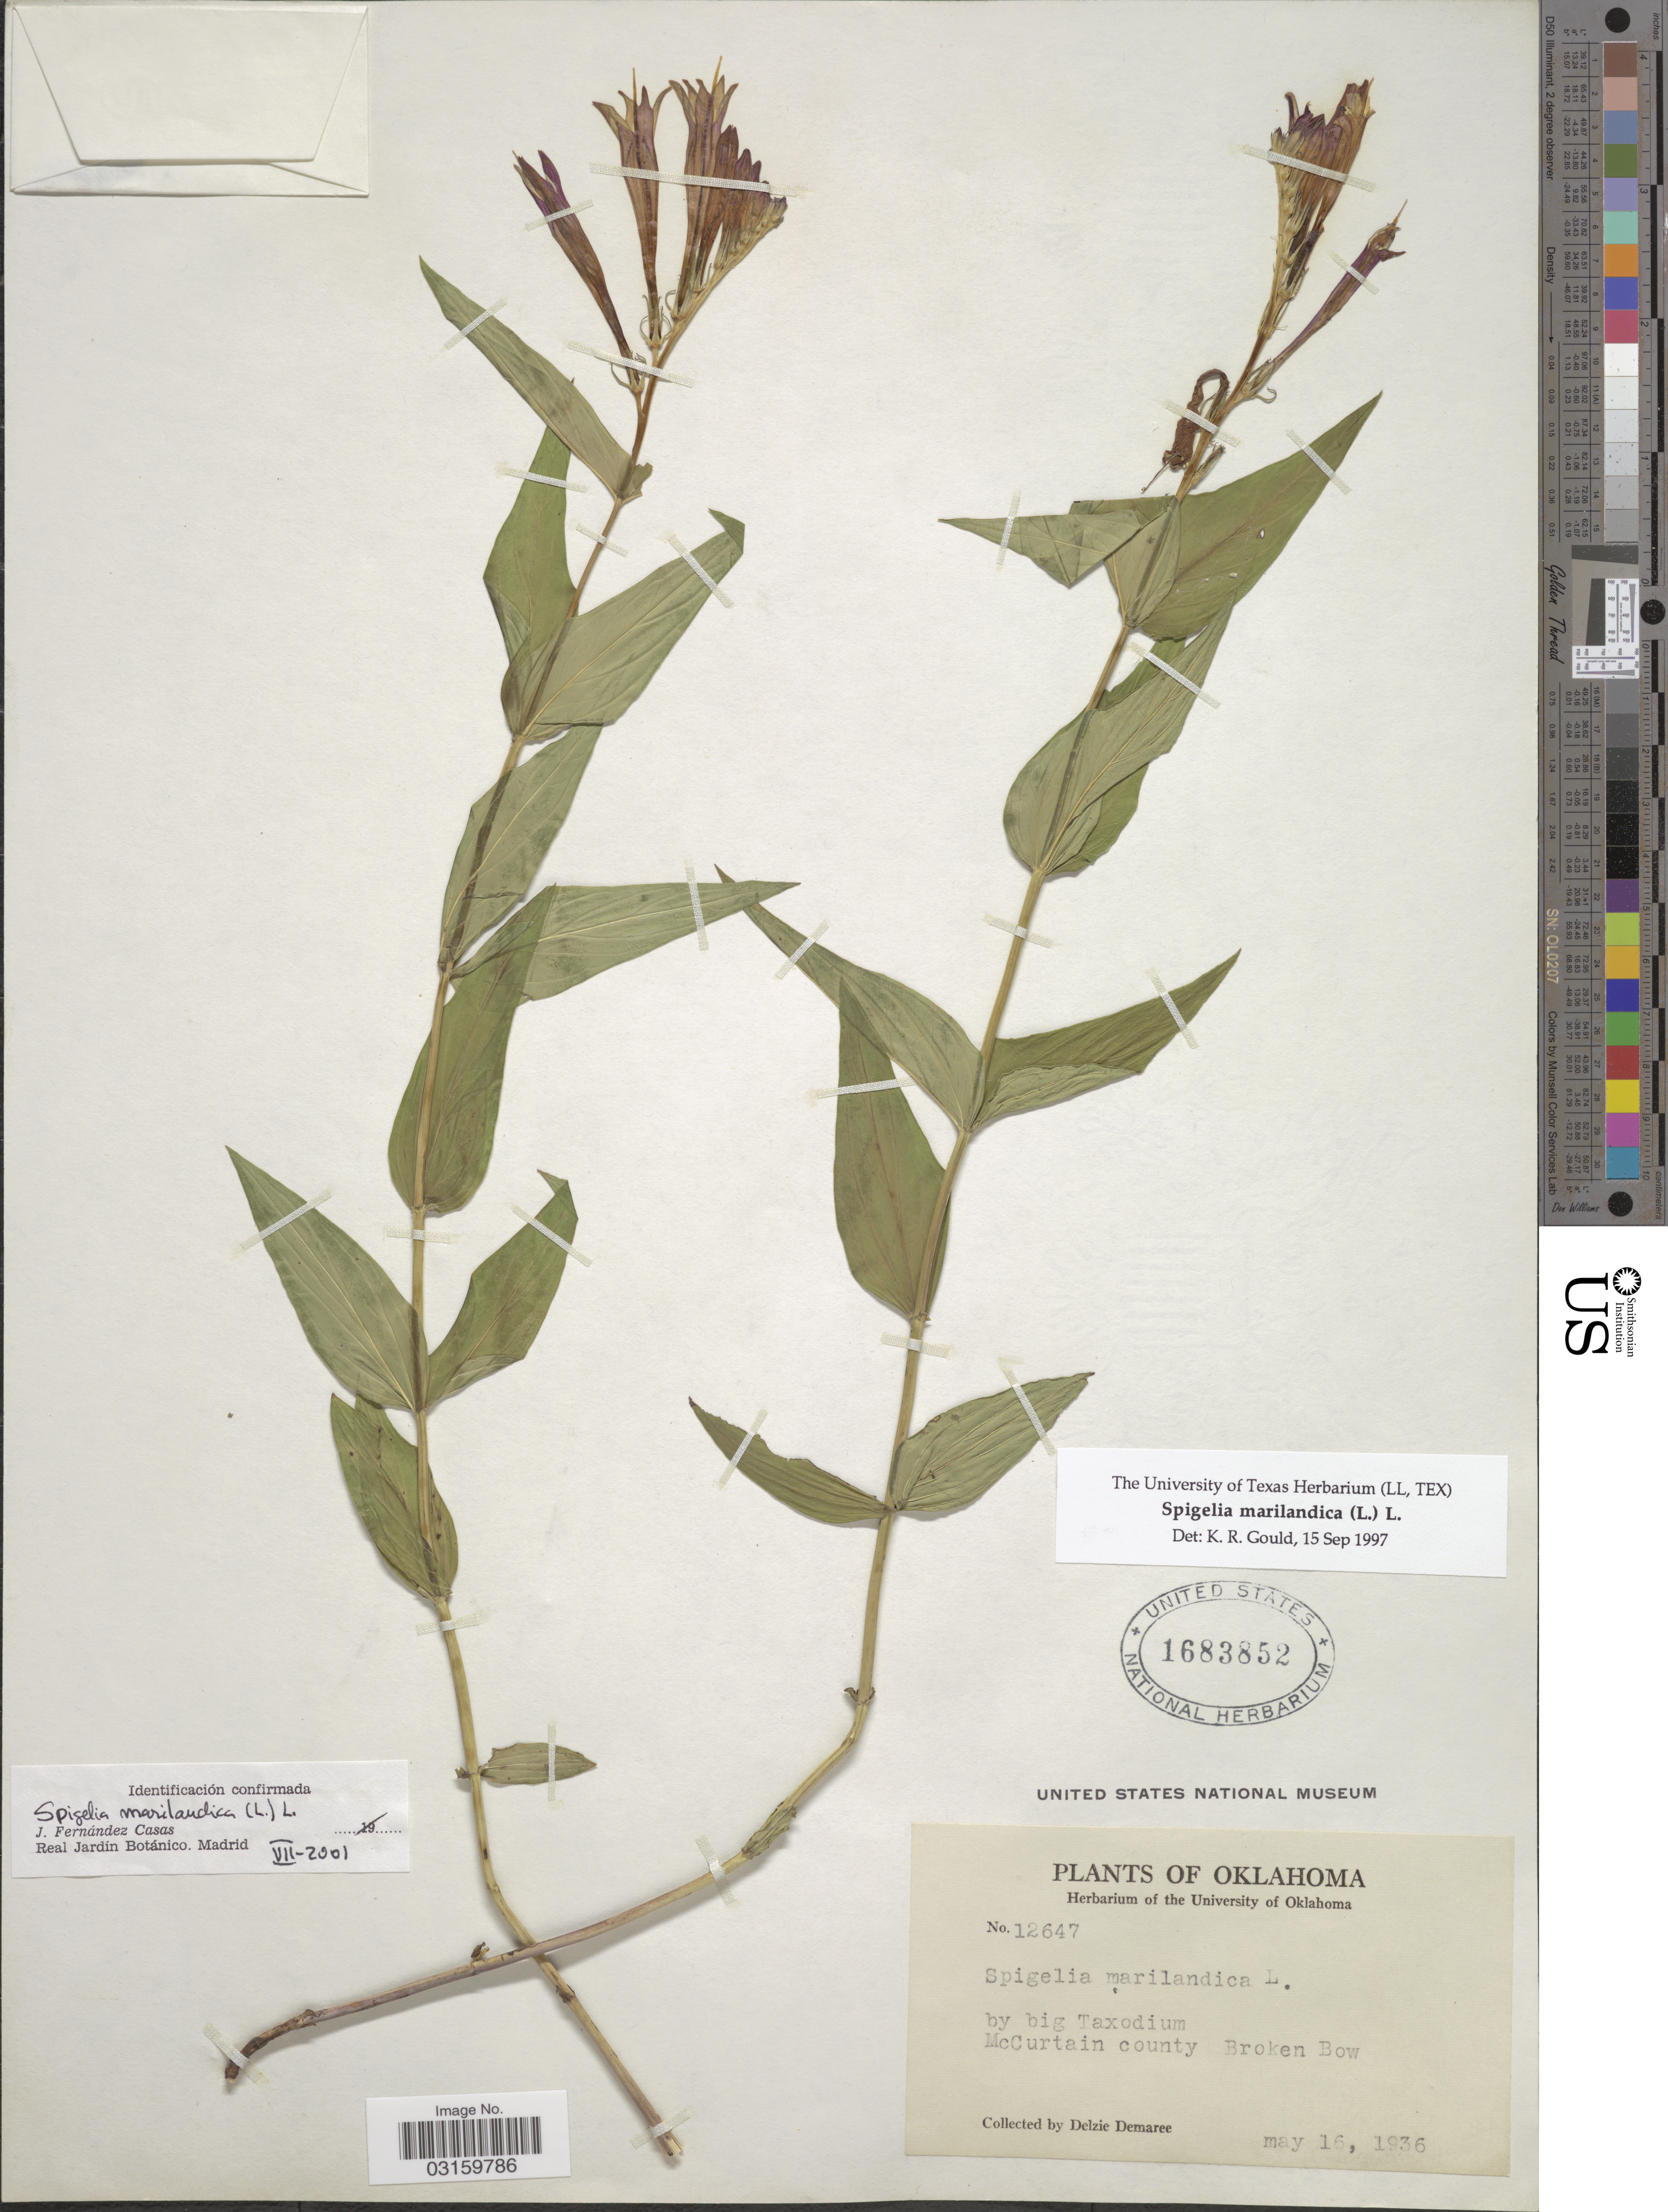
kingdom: Plantae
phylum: Tracheophyta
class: Magnoliopsida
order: Gentianales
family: Loganiaceae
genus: Spigelia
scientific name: Spigelia marilandica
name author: (L.) L.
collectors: D. Demaree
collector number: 12647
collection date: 1936-05-16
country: United States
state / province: Oklahoma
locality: McCurtain county, Broken Bow.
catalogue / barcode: US 1683852